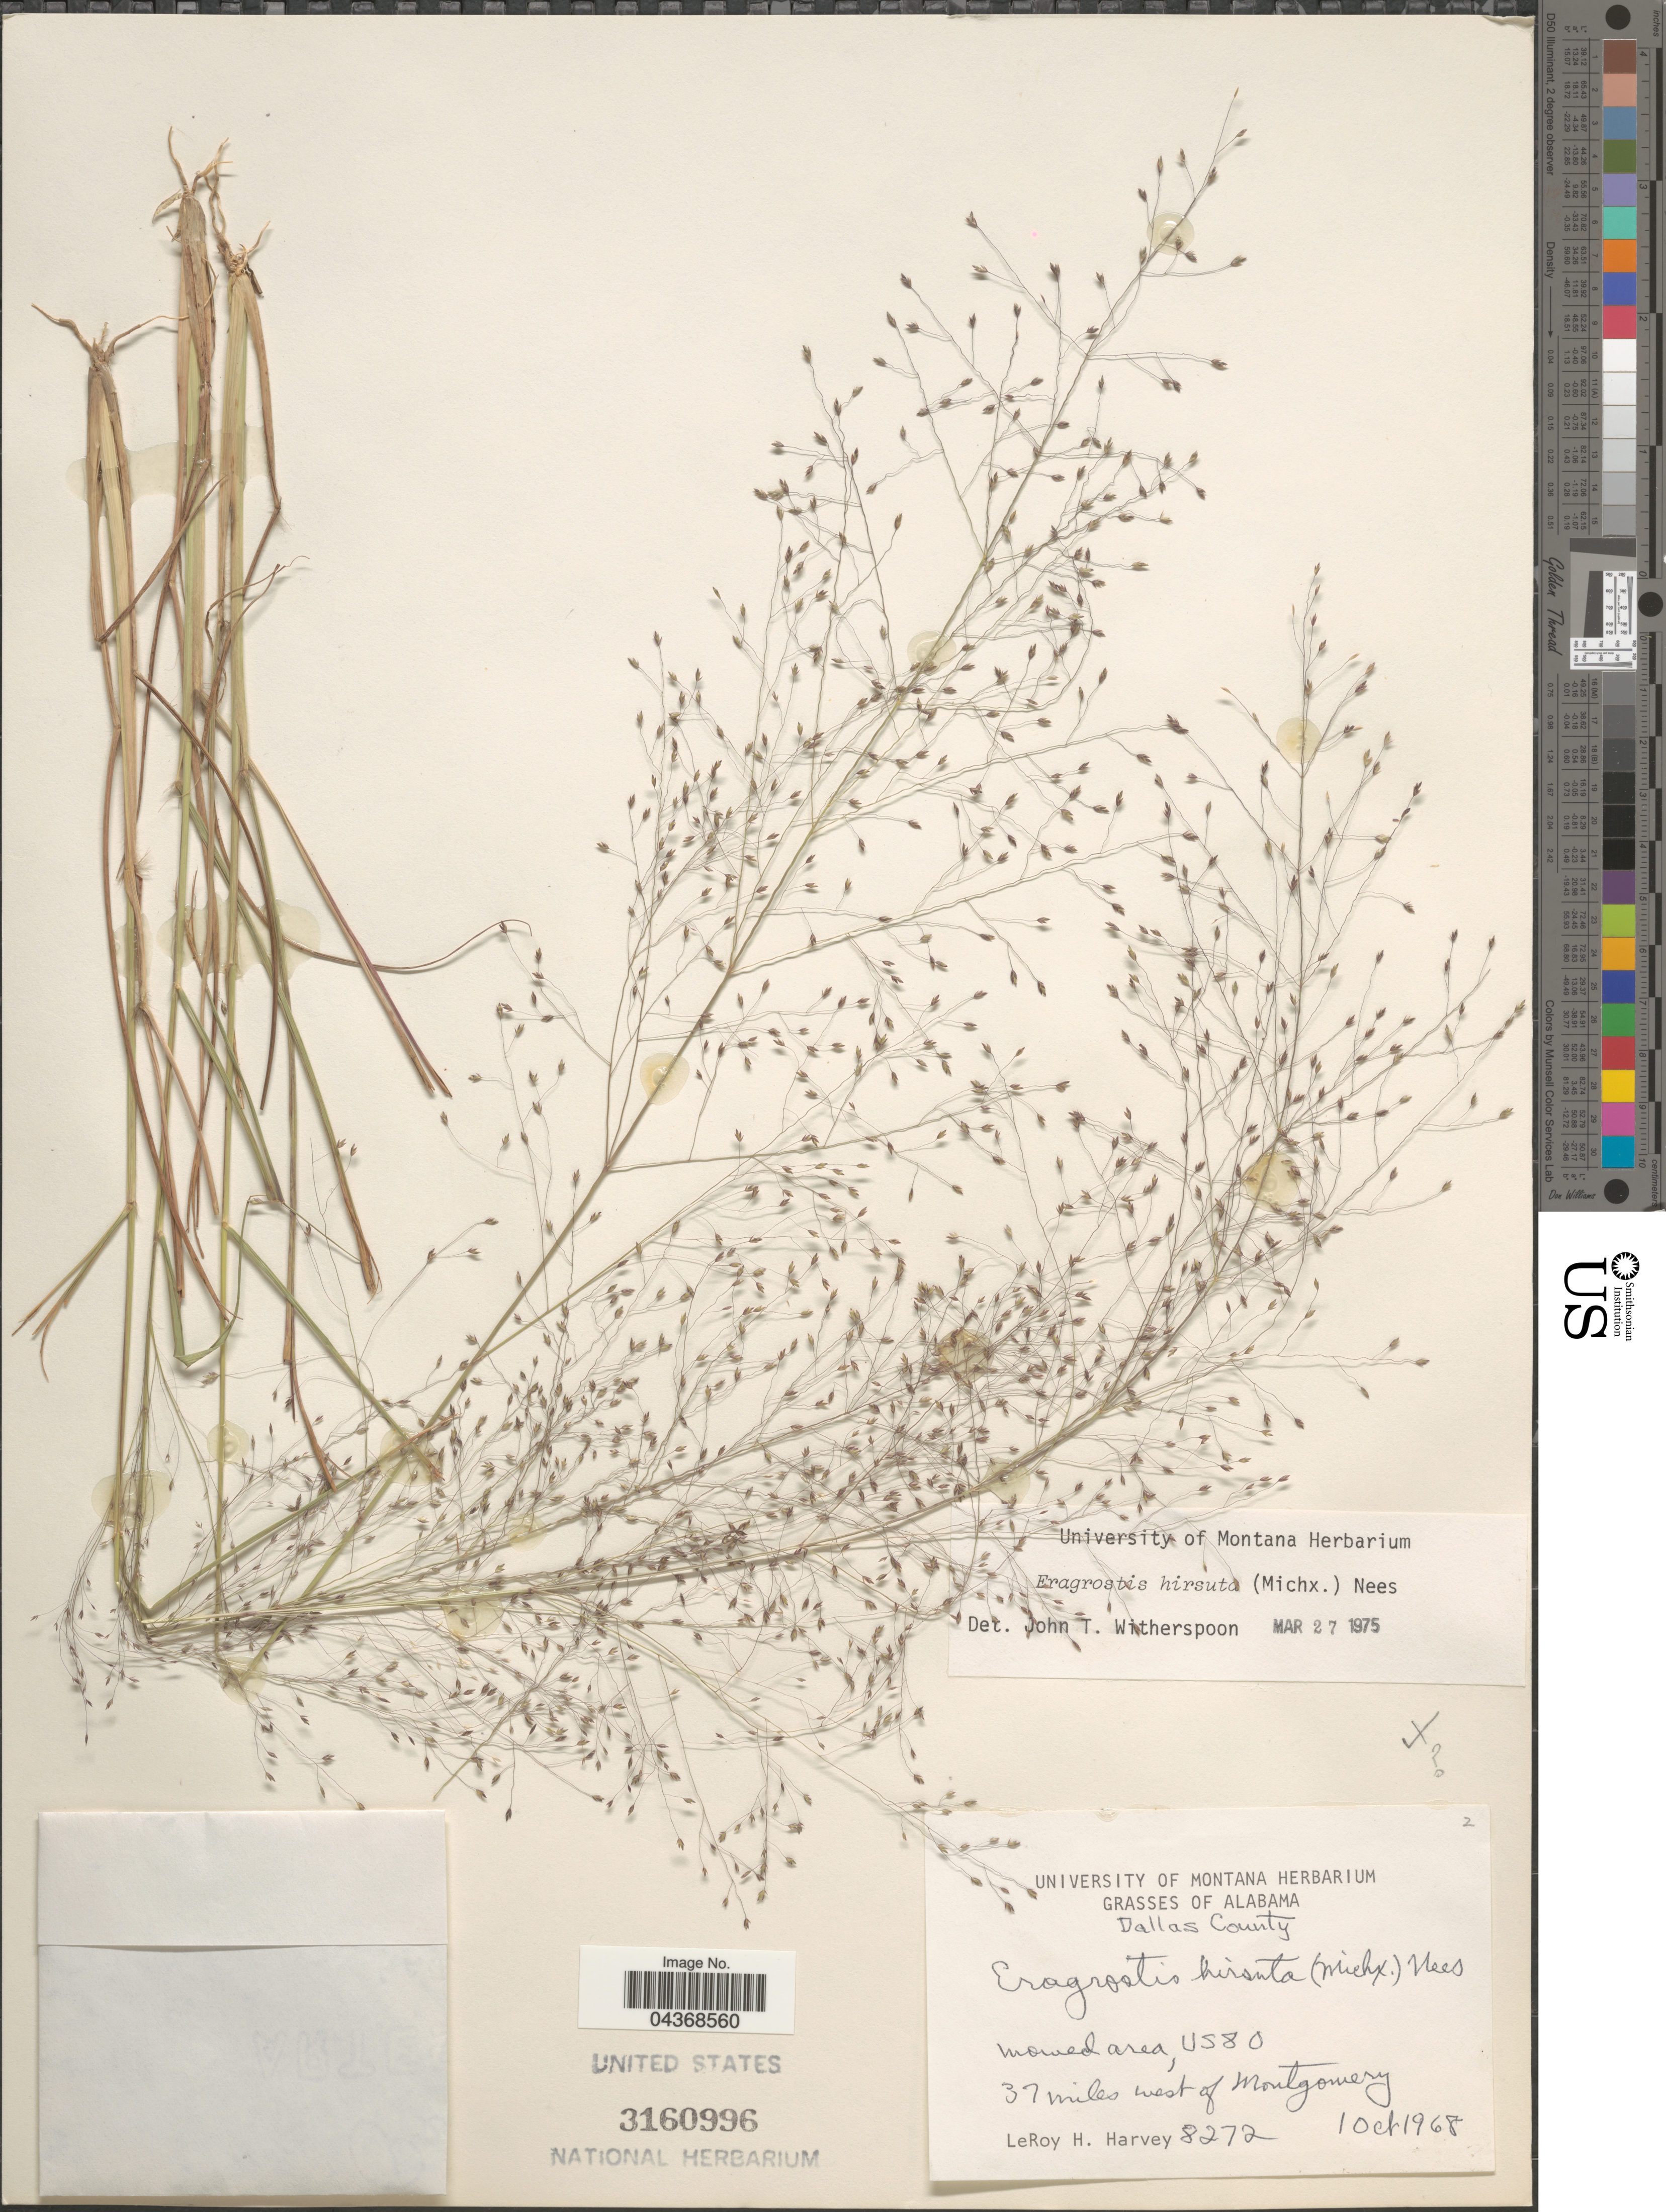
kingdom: Plantae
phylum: Tracheophyta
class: Liliopsida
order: Poales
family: Poaceae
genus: Eragrostis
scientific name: Eragrostis hirsuta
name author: (Michx.) Nees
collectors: L. H. Harvey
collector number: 8272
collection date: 1968-10-01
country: United States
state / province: Alabama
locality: Dallas County. Mowed area, US80. 37 miles west of Montgomery.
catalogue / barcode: US 3160996